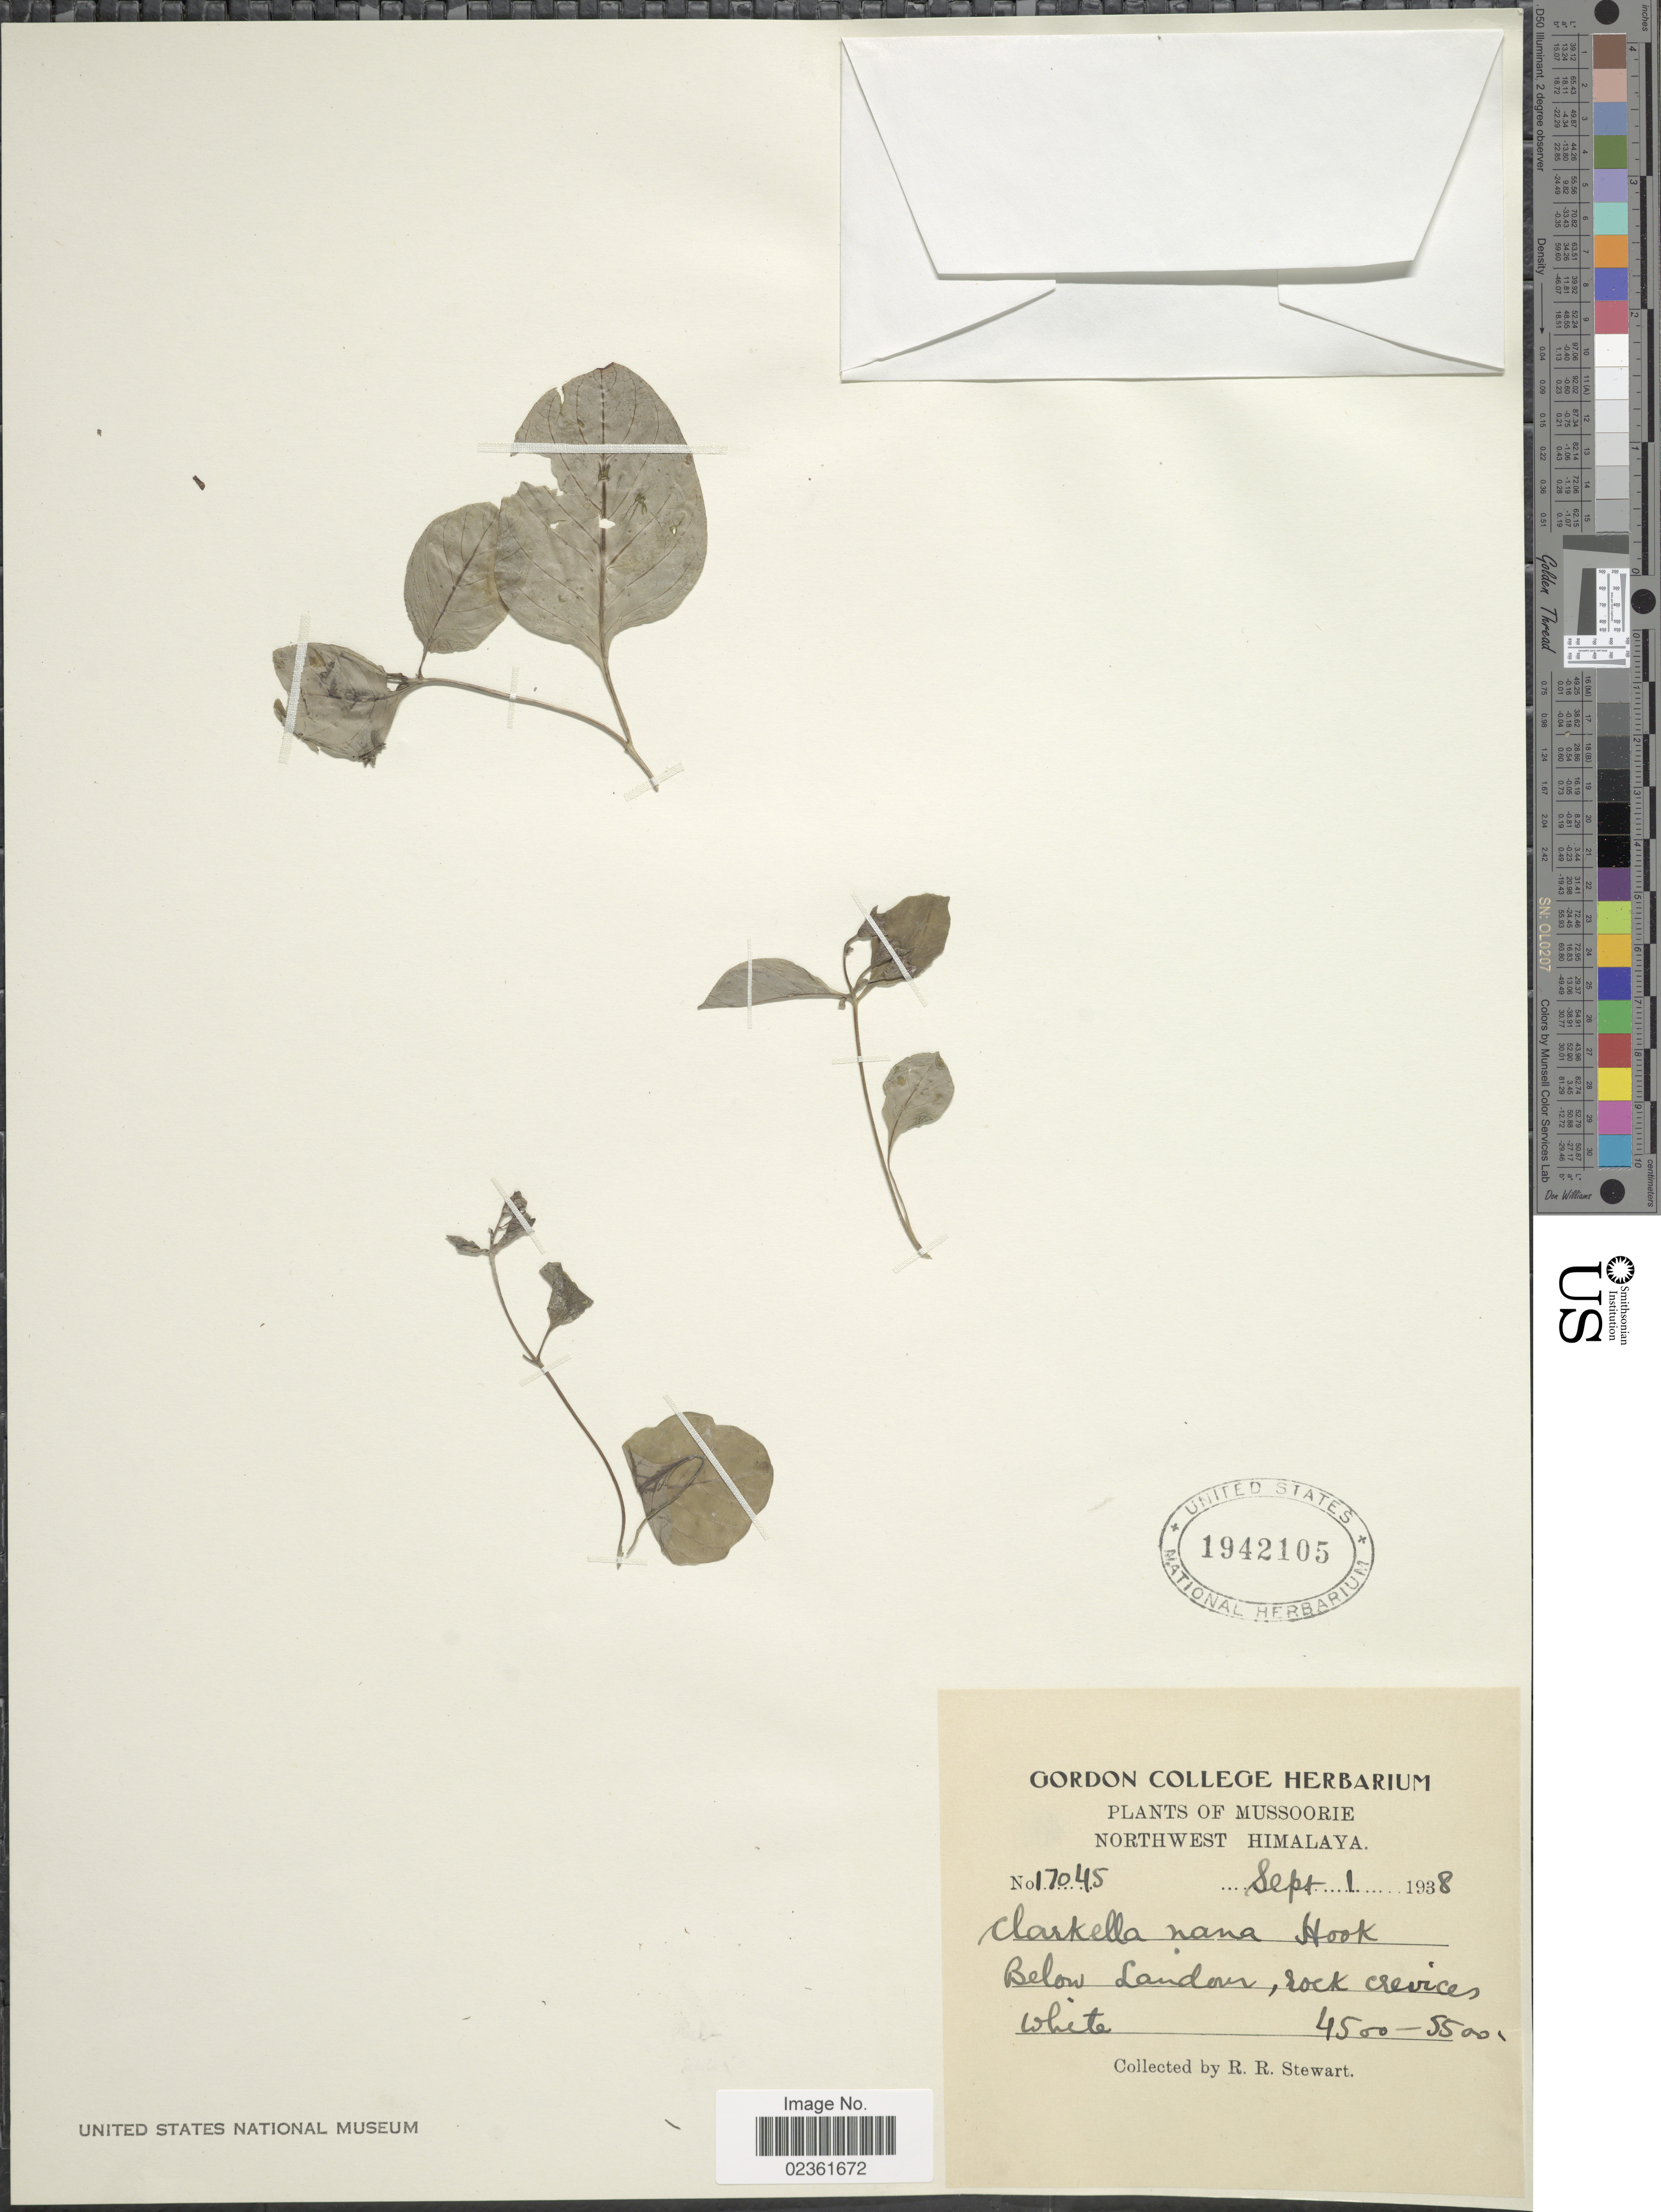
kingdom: Plantae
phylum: Tracheophyta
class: Magnoliopsida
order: Gentianales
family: Rubiaceae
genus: Clarkella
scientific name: Clarkella nana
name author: (Edgew.) Hook. f.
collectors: R. R. Stewart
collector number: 17045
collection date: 1938-09-01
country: India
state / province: Uttarakhand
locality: Mussoorie, Northwest Himalaya, Below Landour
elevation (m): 1372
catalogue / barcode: US 1942105